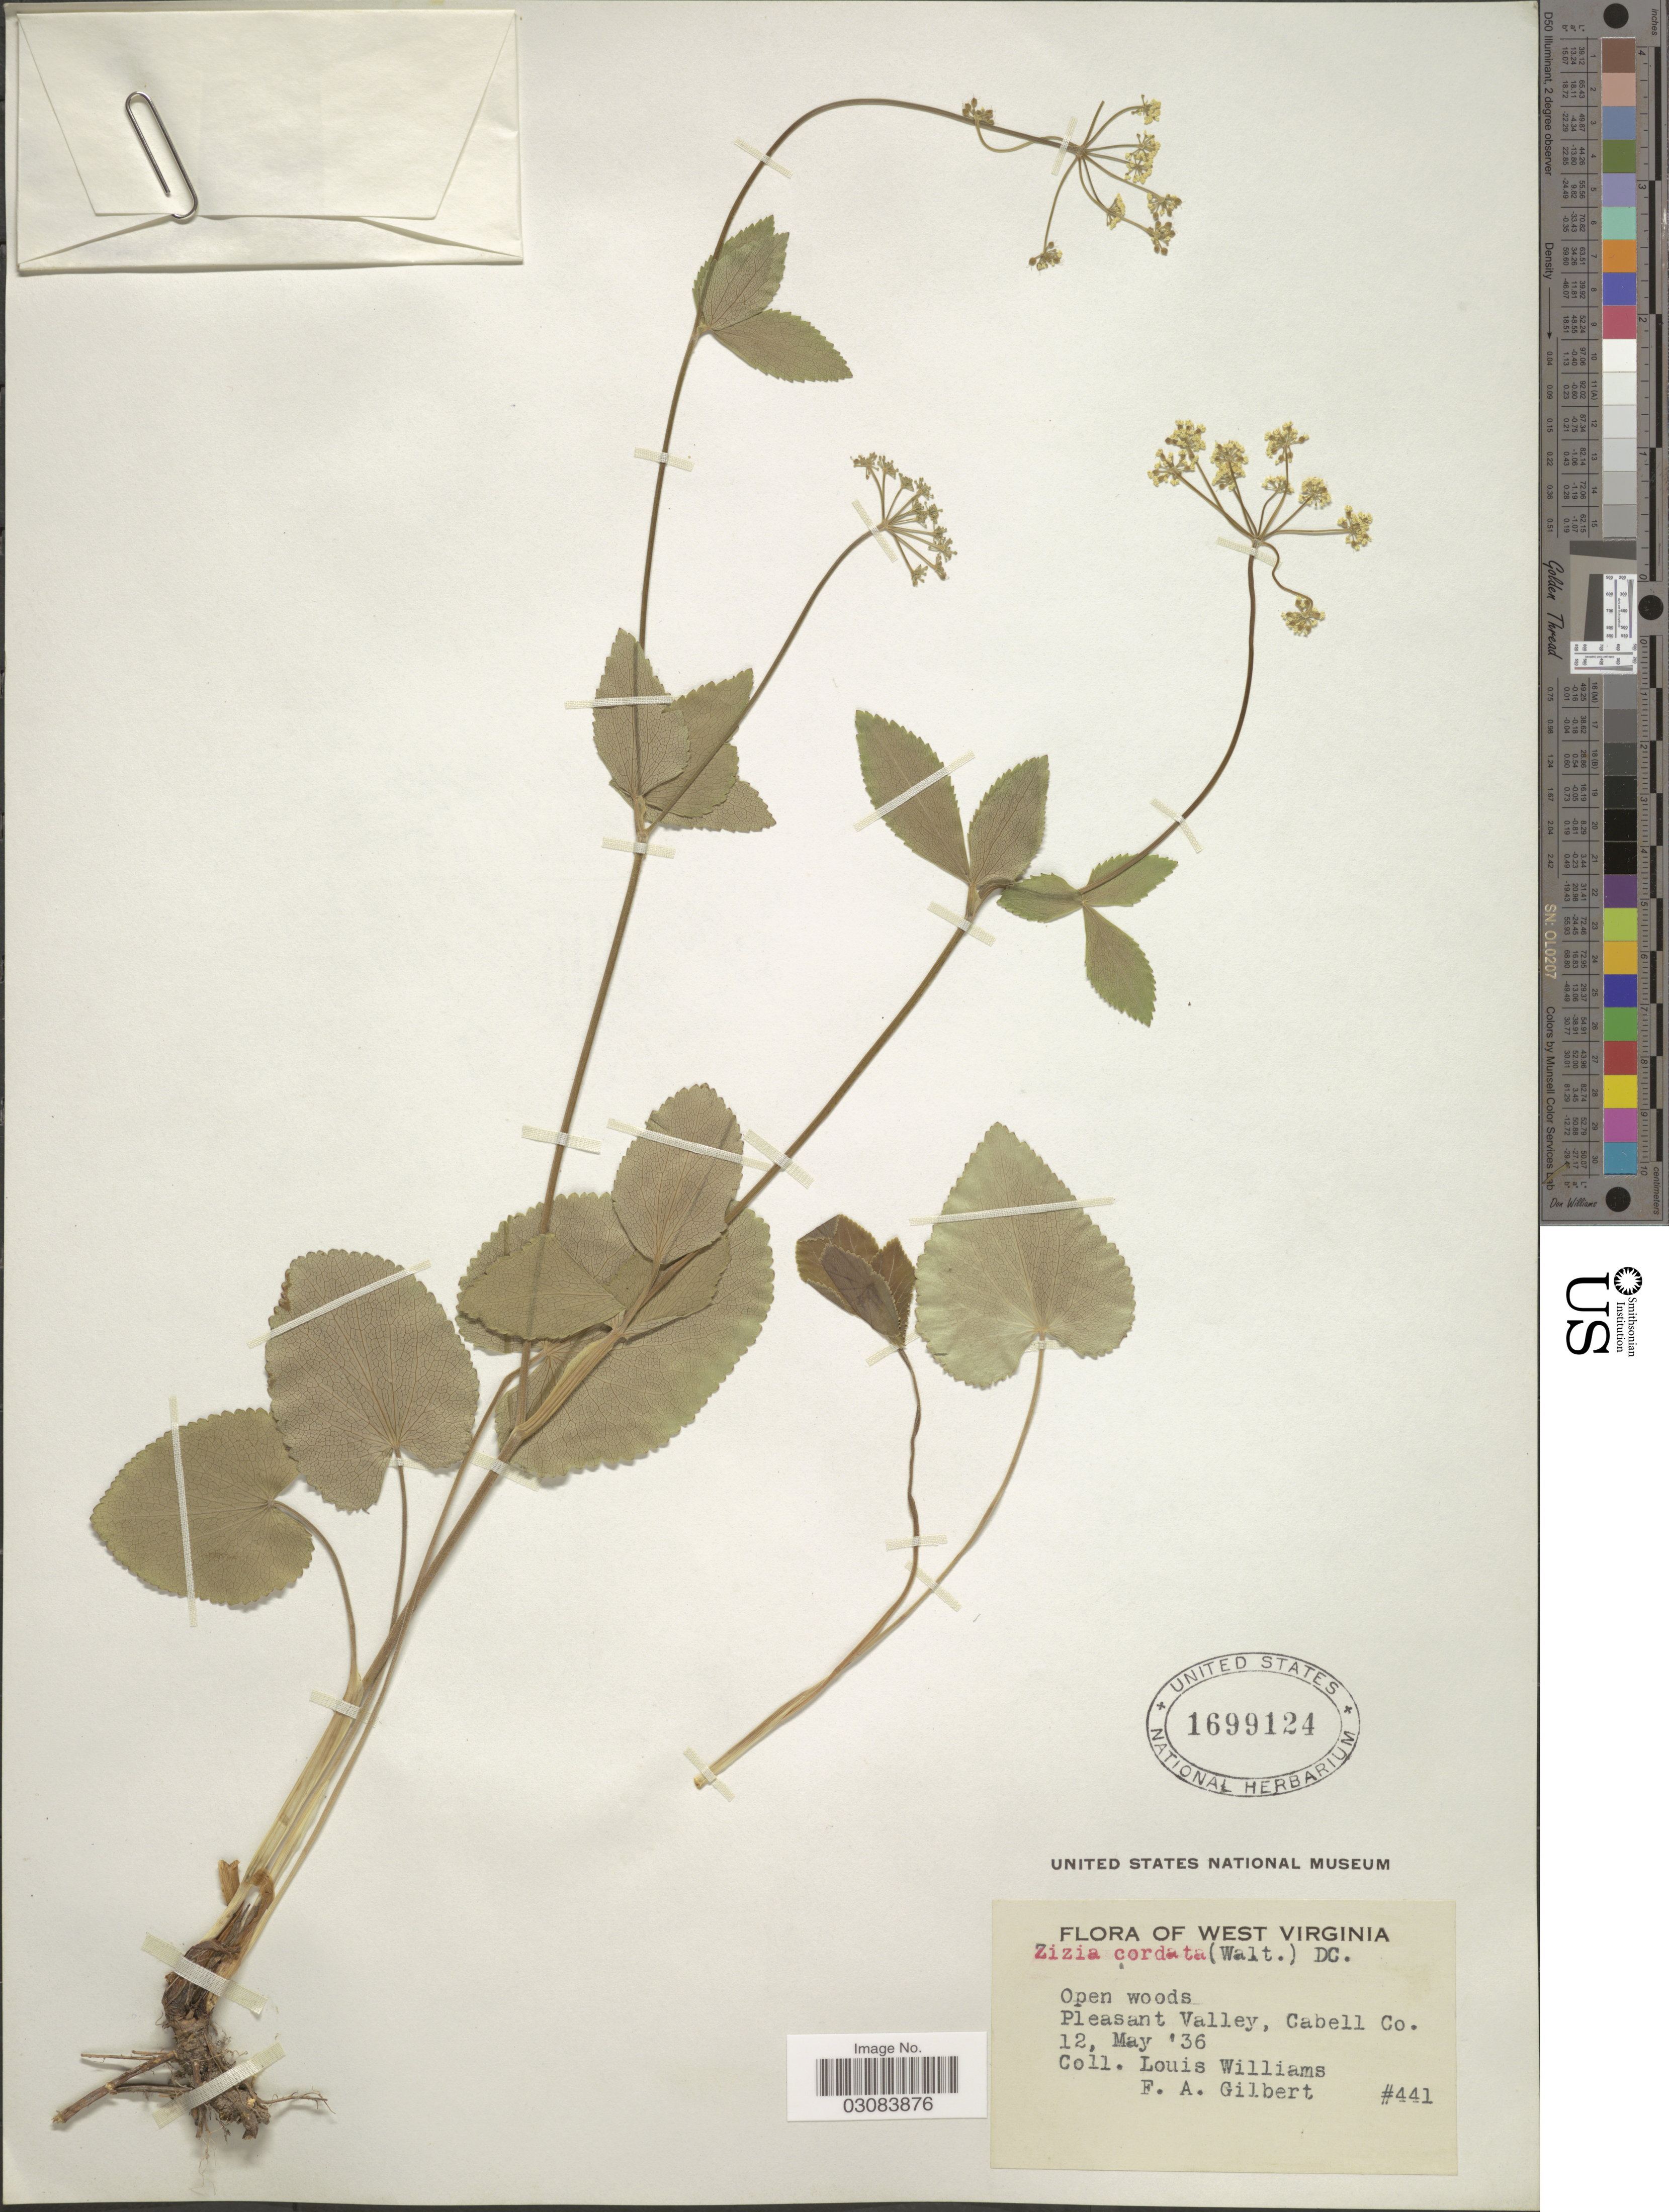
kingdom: Plantae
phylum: Tracheophyta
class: Magnoliopsida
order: Apiales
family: Apiaceae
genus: Zizia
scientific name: Zizia aptera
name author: (A. Gray) Fernald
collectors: L. G. Williams & F. A. Gilbert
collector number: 441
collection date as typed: Transcribed d/m/y: 12/5/36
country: United States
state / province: West Virginia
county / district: Cabell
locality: Open woods. Pleasant Valley, Cabell Co.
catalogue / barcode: US 1699124